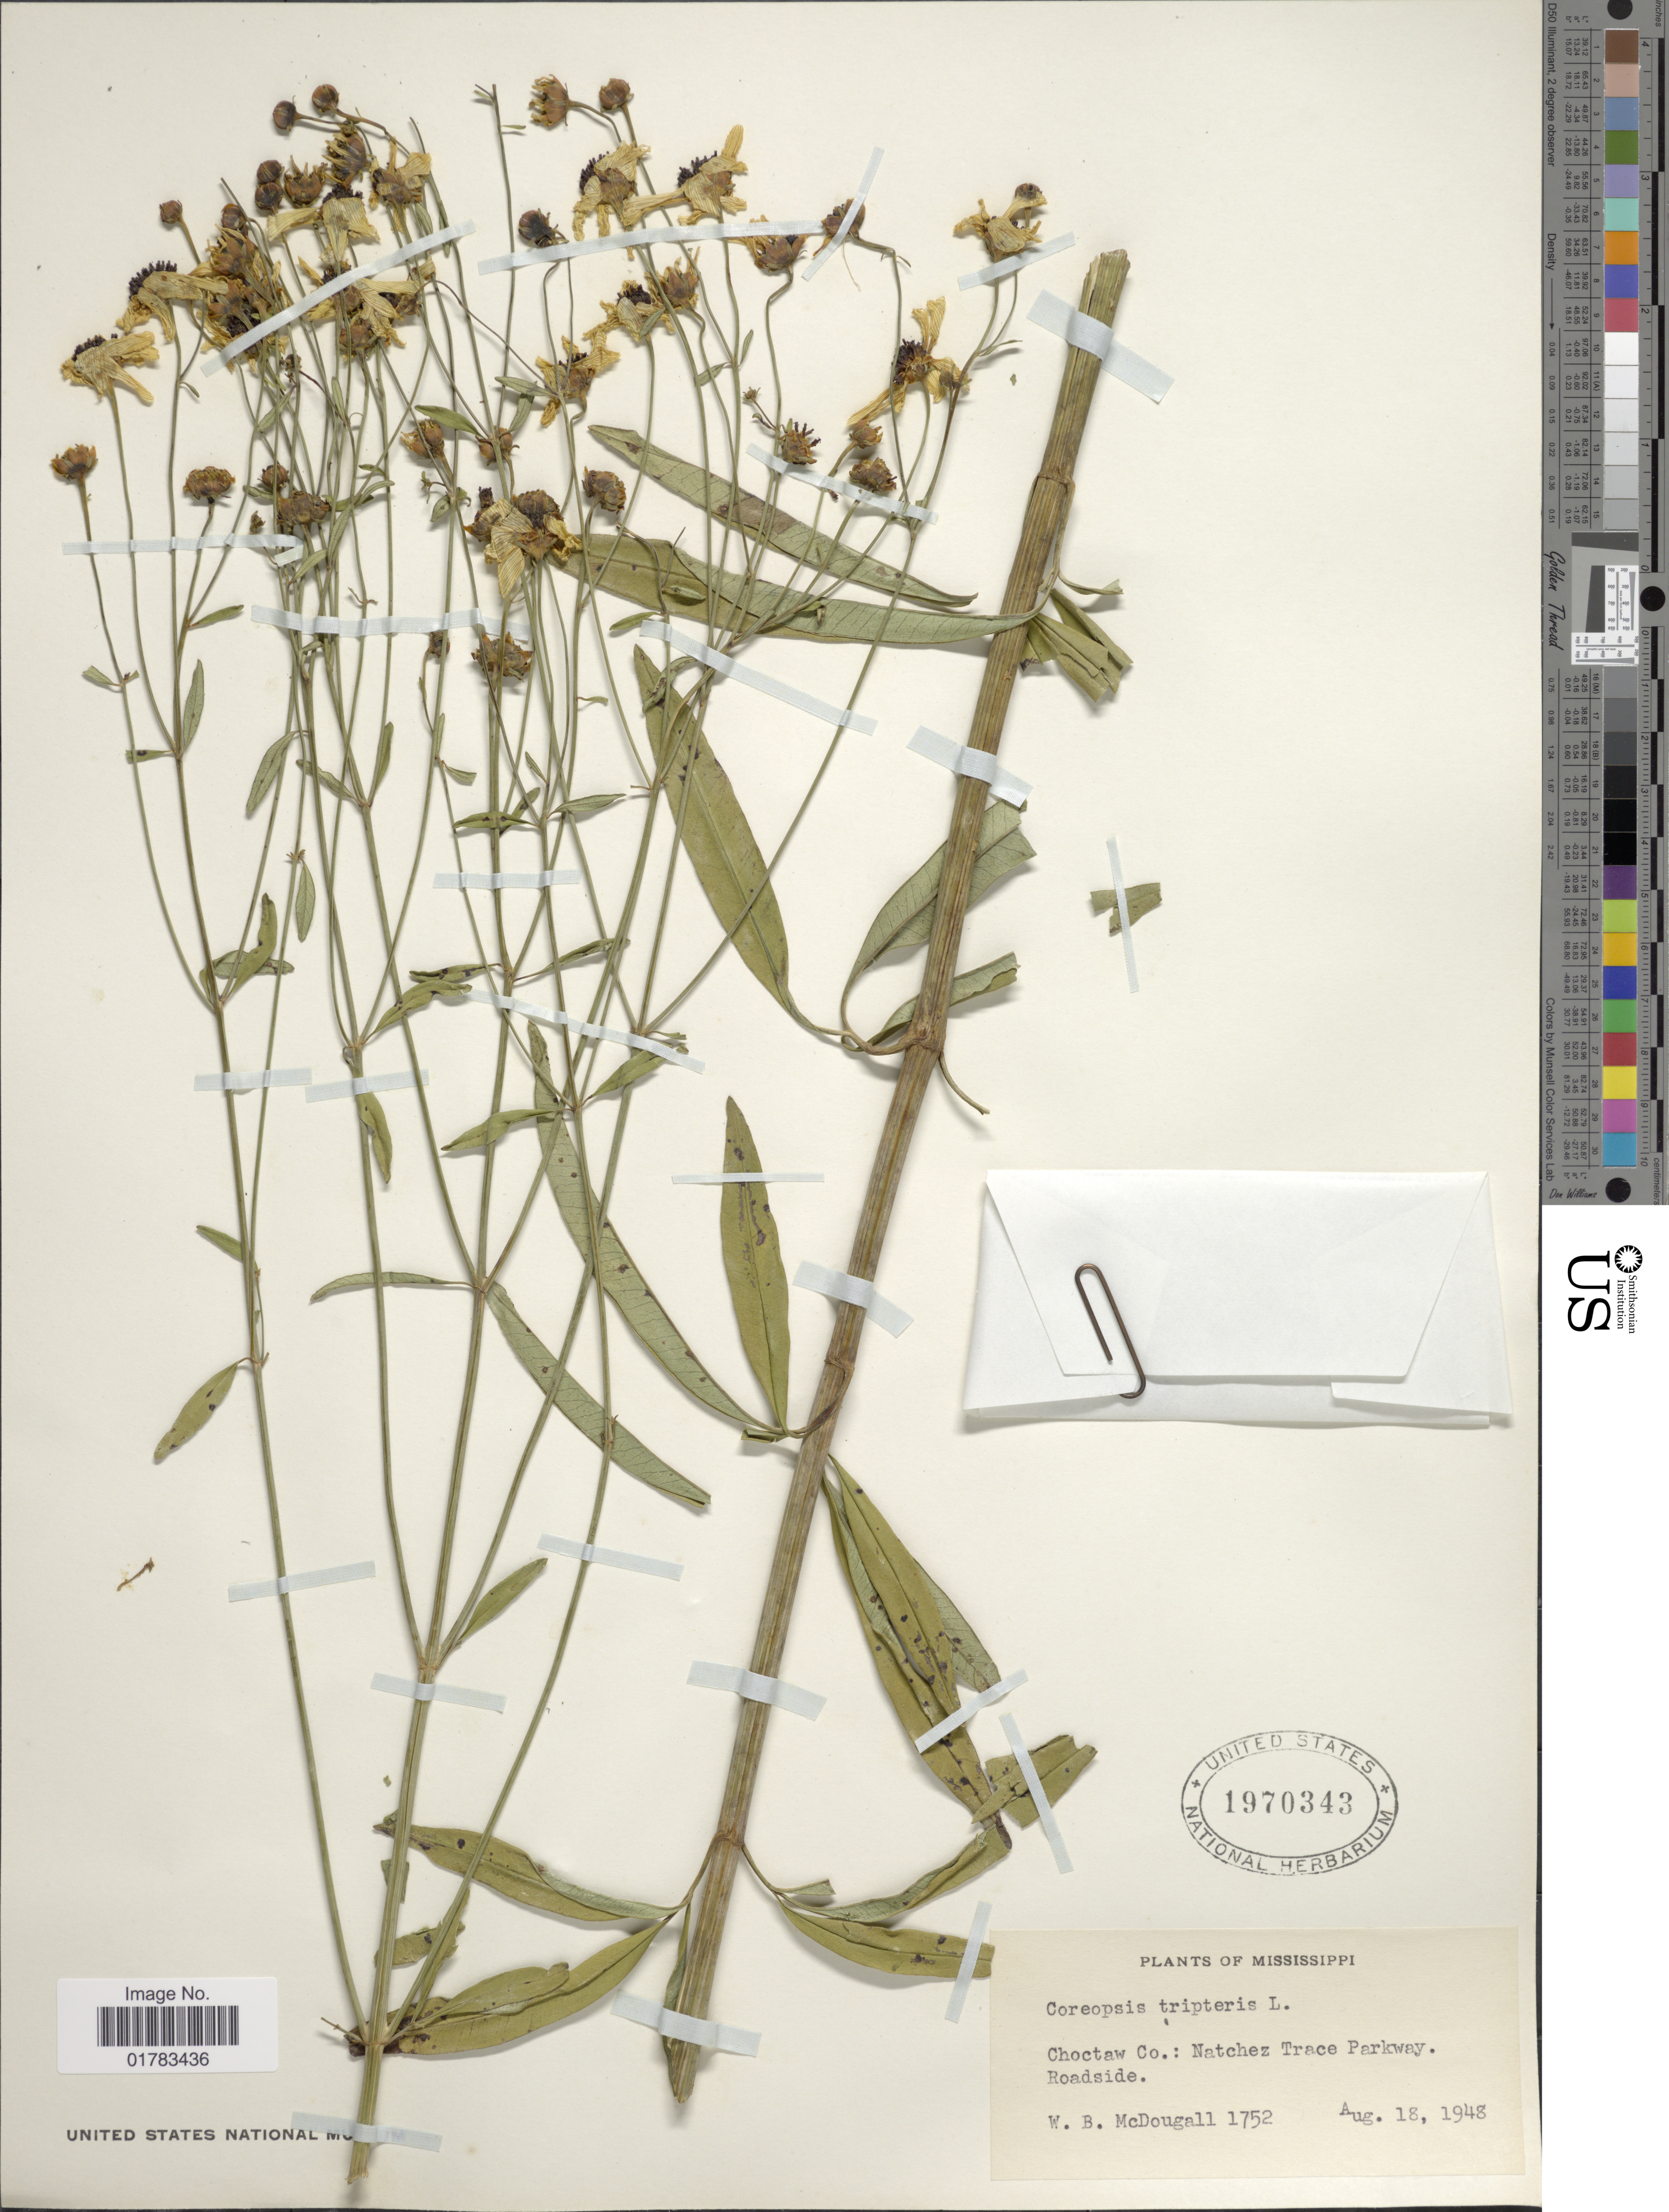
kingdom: Plantae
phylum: Tracheophyta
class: Magnoliopsida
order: Asterales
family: Asteraceae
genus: Coreopsis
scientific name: Coreopsis tripteris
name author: L.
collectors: W. B. McDougall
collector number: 1752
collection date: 1948-08-18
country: United States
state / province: Mississippi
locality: Choctaw Co.: Natchez Trace Parkway, Roadside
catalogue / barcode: US 1970343